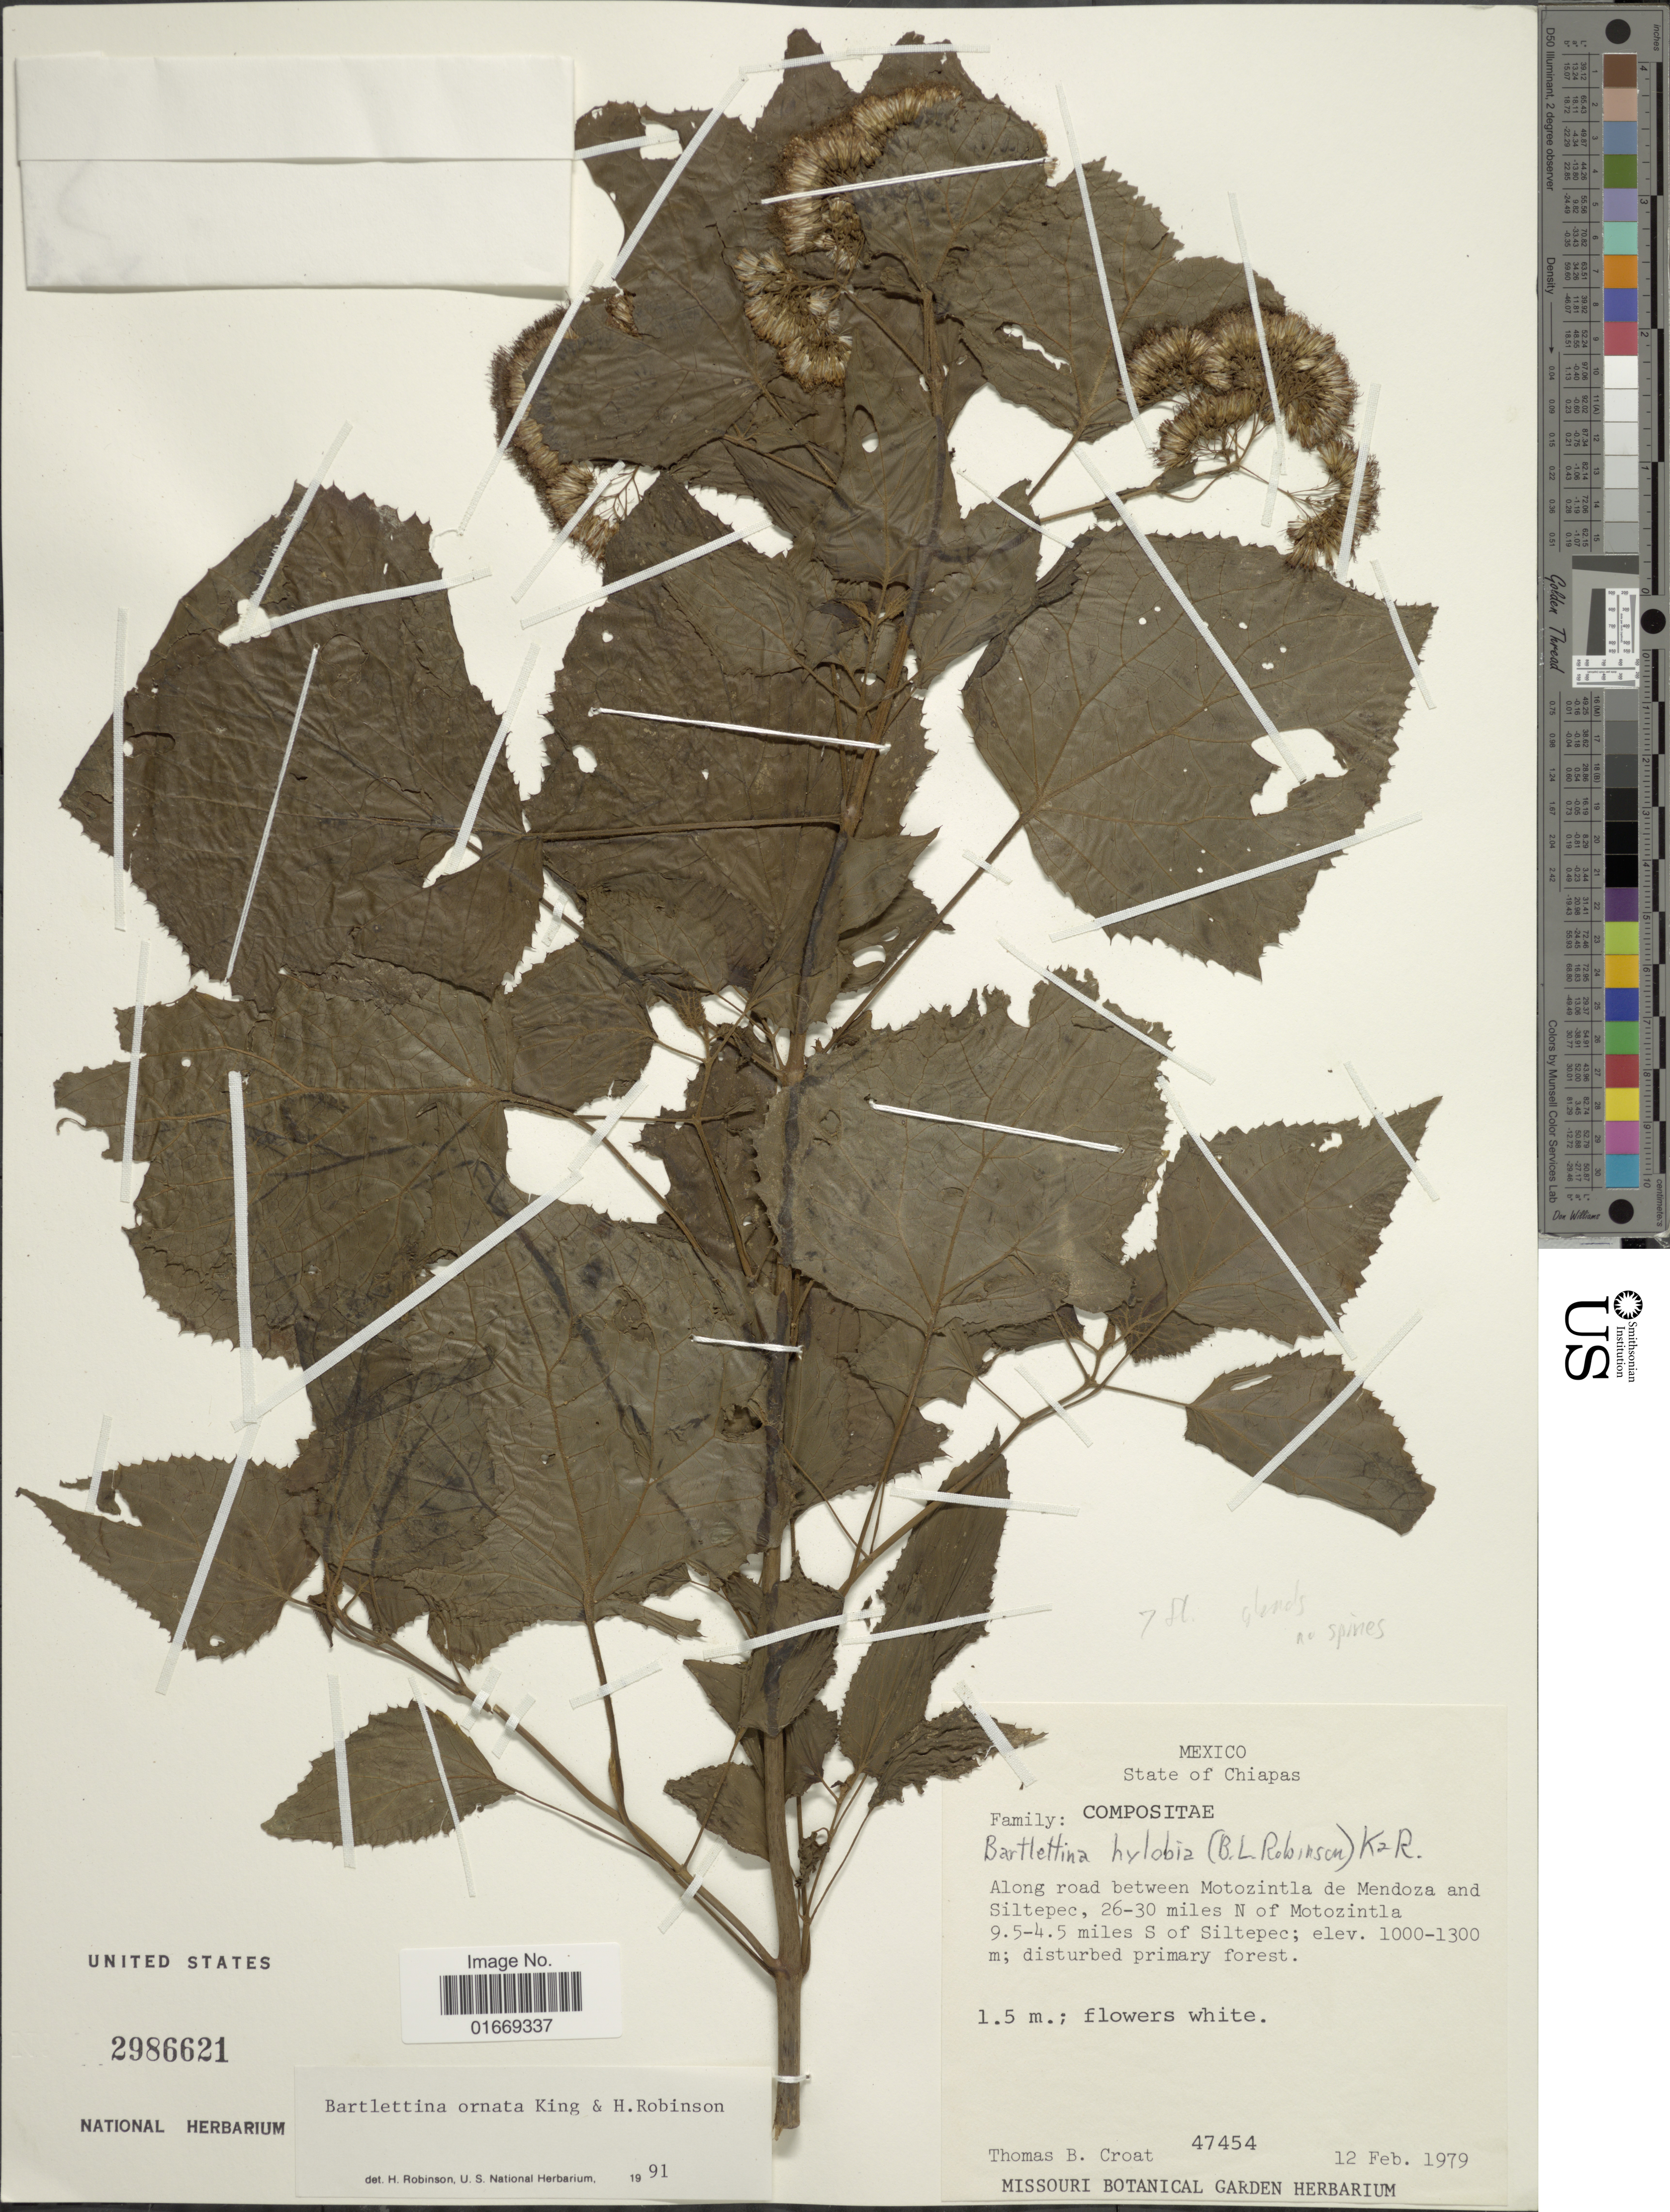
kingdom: Plantae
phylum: Tracheophyta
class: Magnoliopsida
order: Asterales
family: Asteraceae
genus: Bartlettina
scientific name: Bartlettina ornata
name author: R.M. King & H. Rob.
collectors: T. B. Croat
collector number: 47454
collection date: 1979-02-12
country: Mexico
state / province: Chiapas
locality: State of Chiapas. Along road between Motozintla de Mendoza and Siltepec, 26-30 miles N of Motozintla 9.5-4.5 miles S of Siltepec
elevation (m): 1000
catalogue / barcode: US 2986621